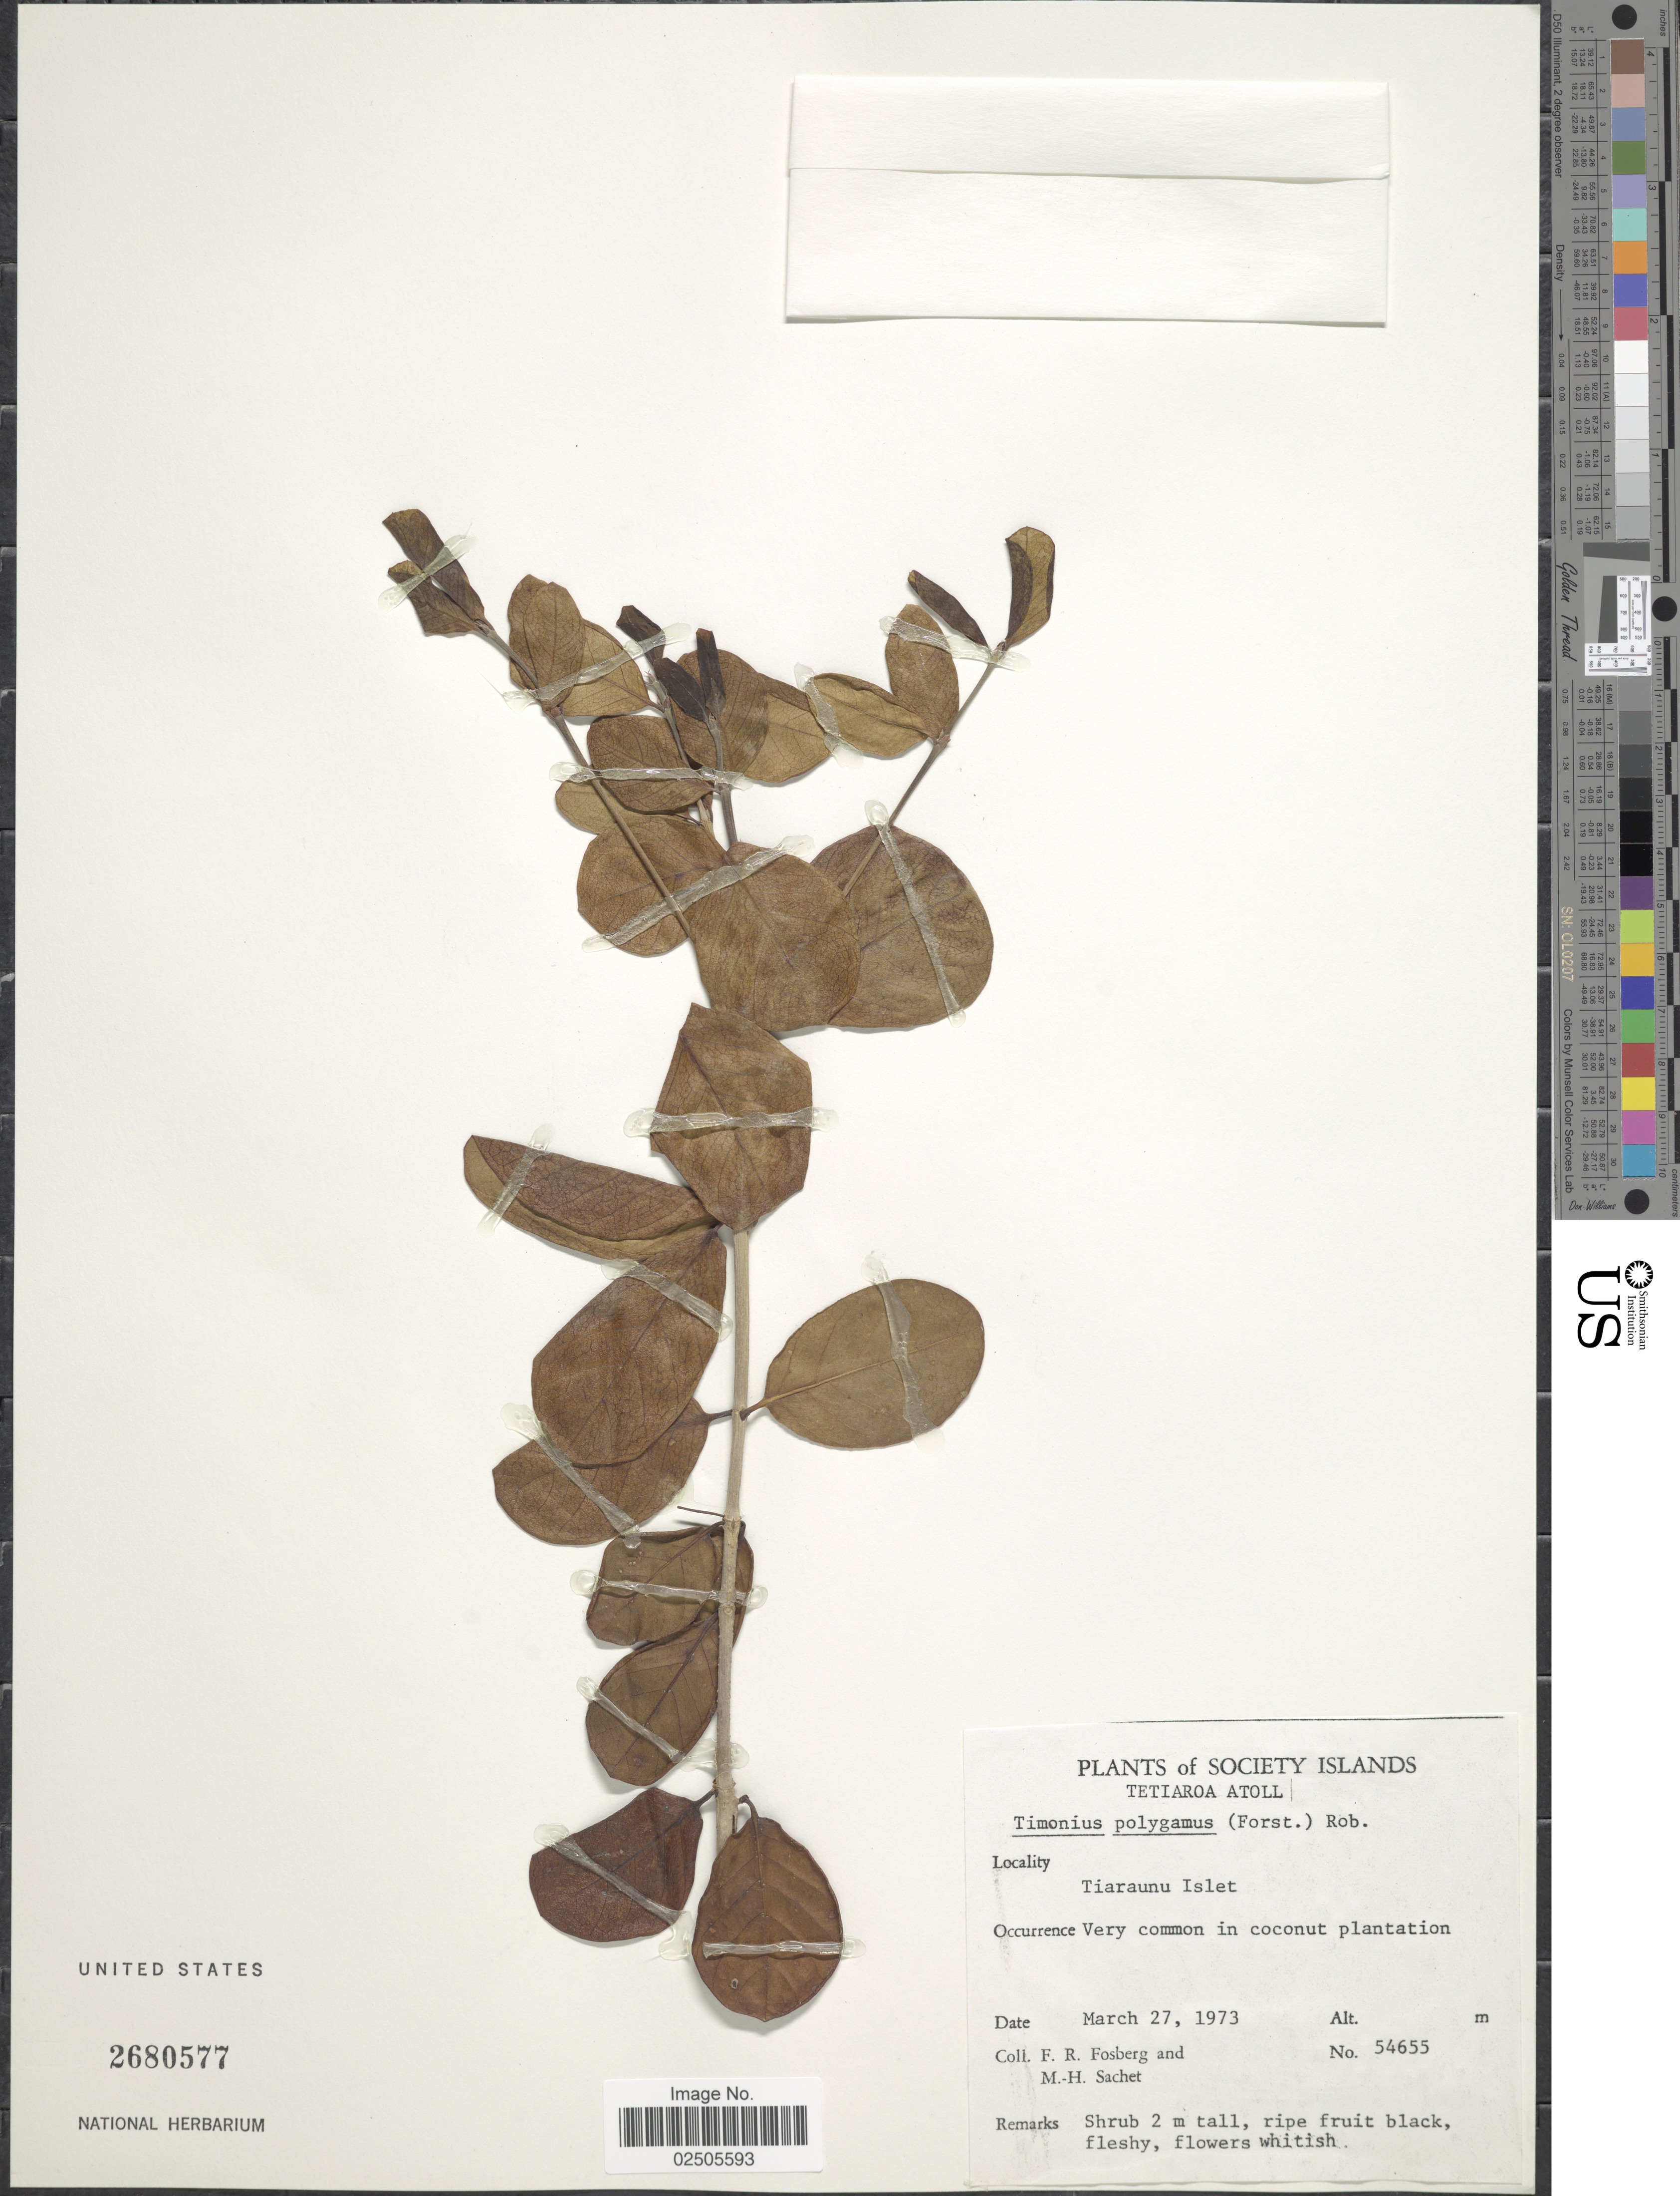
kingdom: Plantae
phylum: Tracheophyta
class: Magnoliopsida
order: Gentianales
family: Rubiaceae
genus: Timonius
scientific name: Timonius polygamus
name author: (G. Forst.) Rob.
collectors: F. R. Fosberg & M.-H. Sachet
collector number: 54655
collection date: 1973-03-27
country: French Polynesia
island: Tetiaroa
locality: Society Islands, Tetiaroa Atoll, Tiaraunu Islet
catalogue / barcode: US 2680577